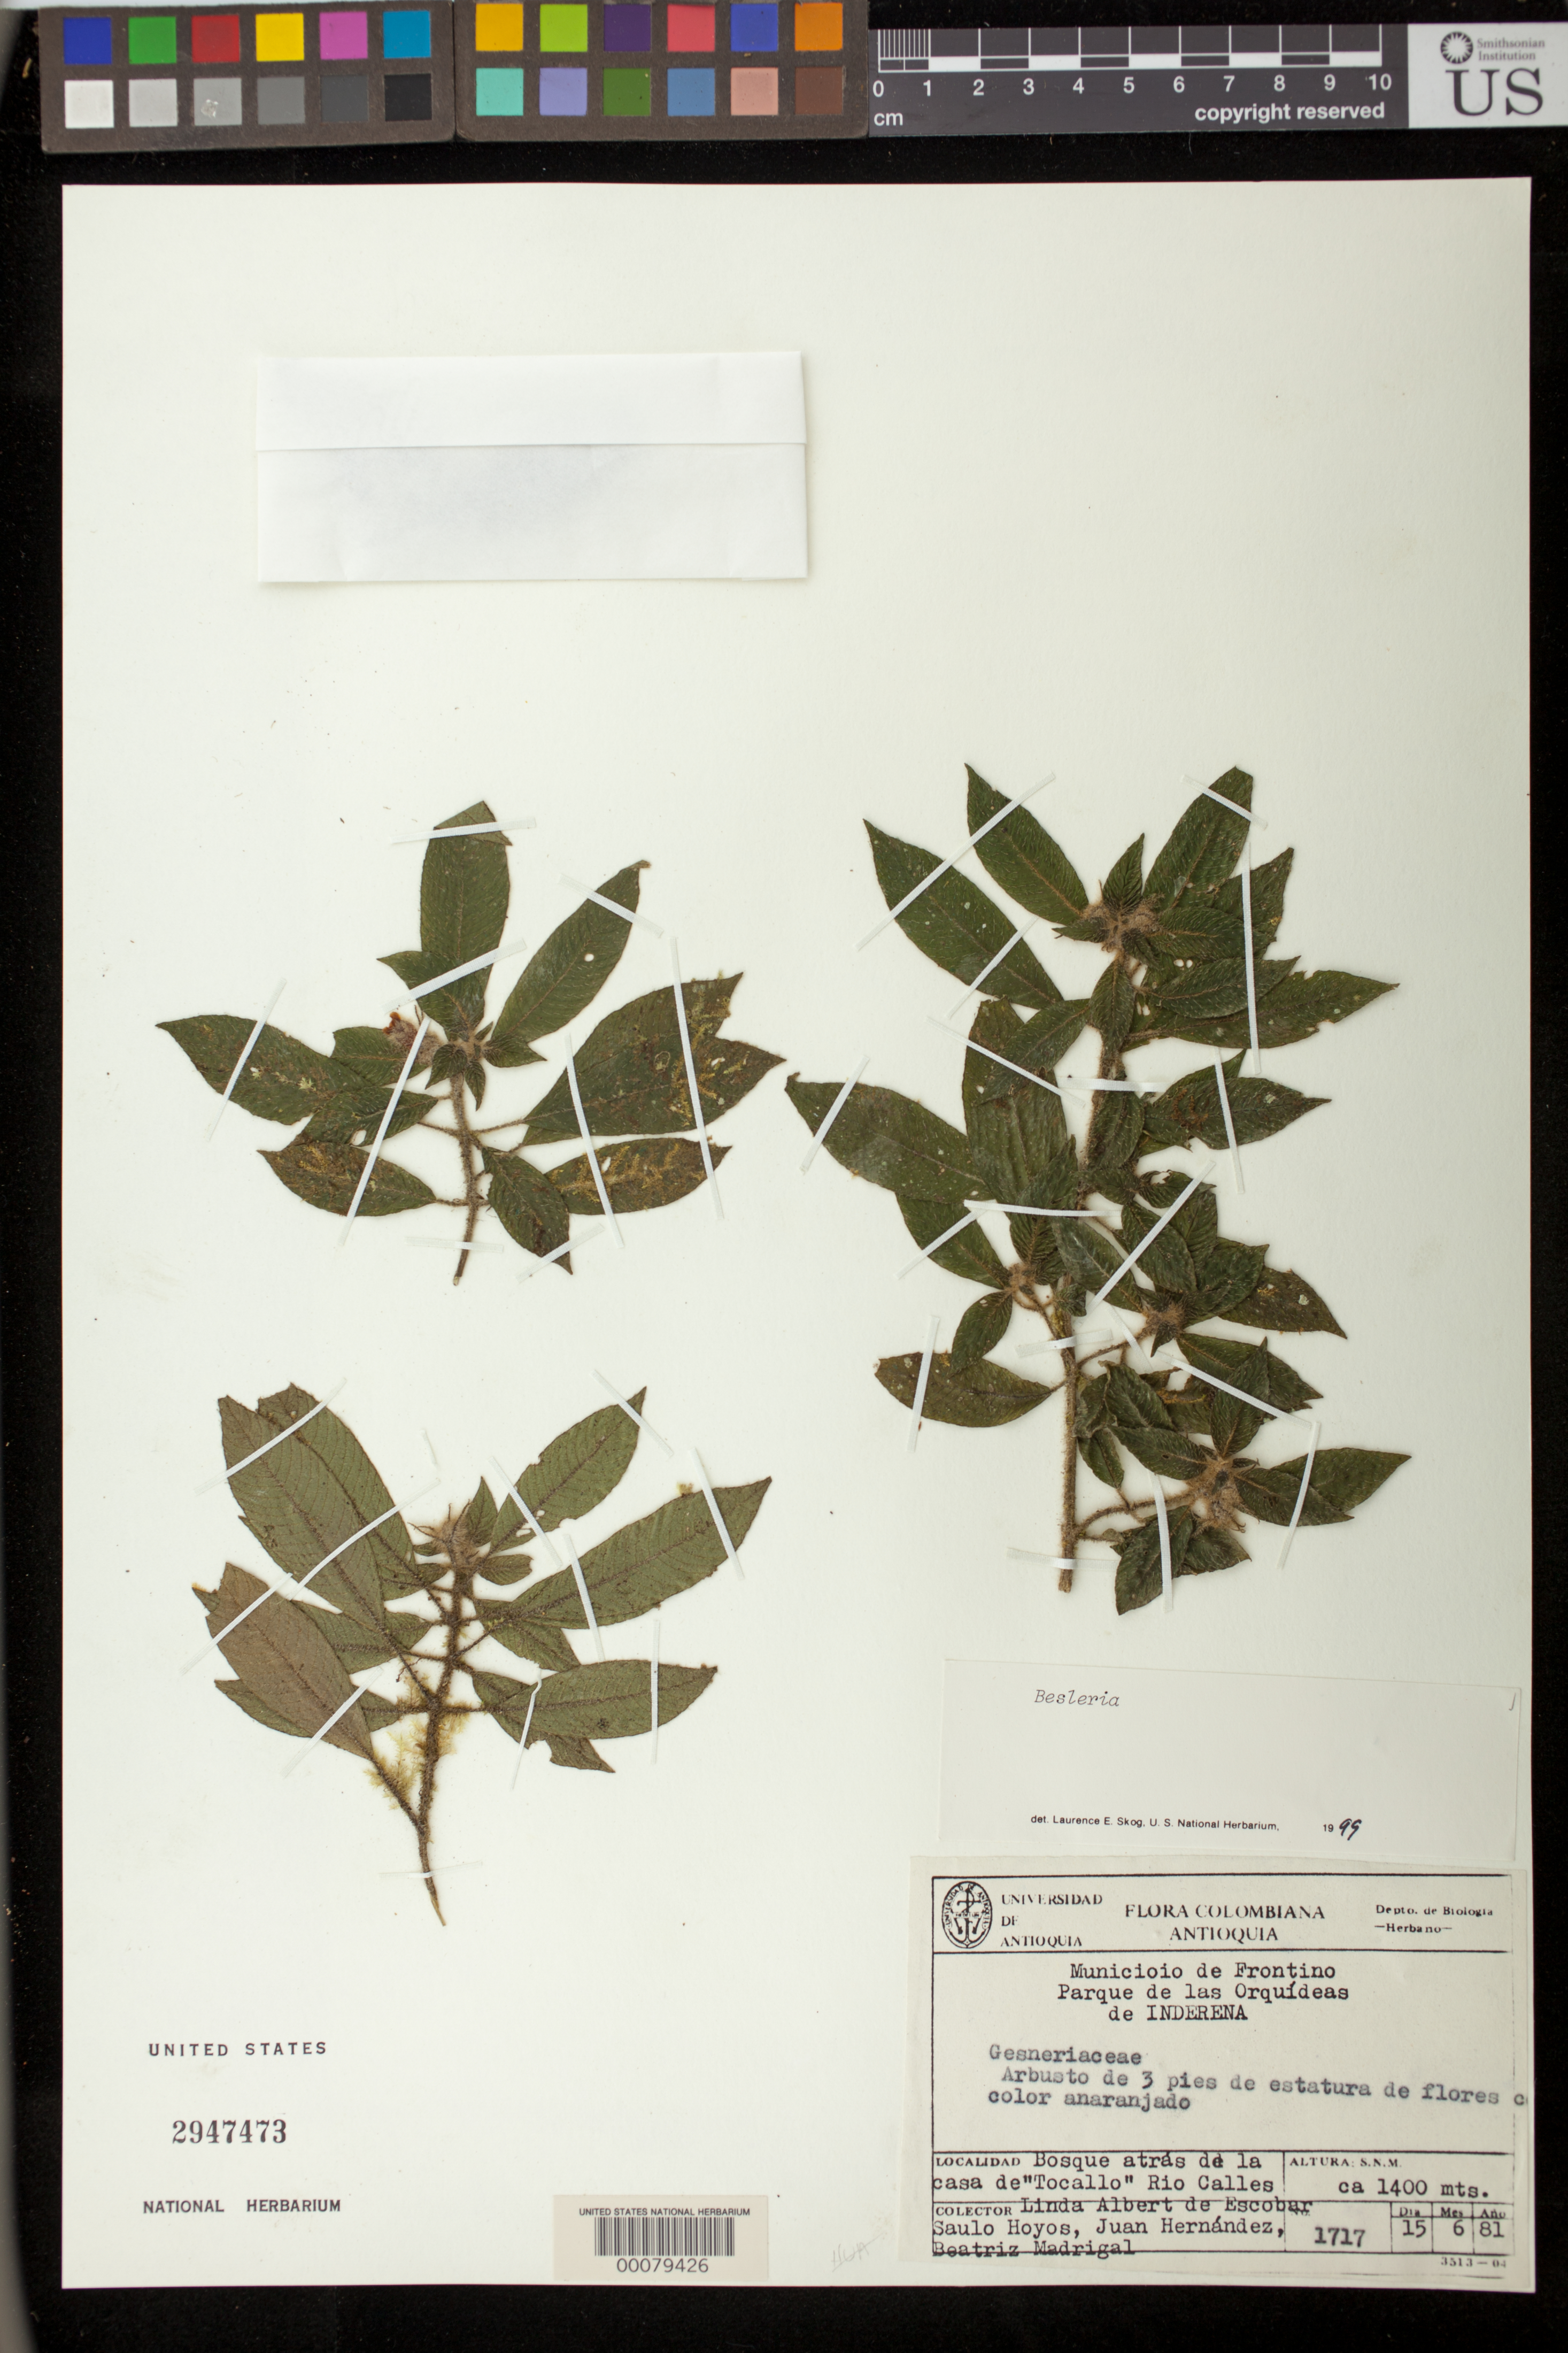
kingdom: Plantae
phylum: Tracheophyta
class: Magnoliopsida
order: Lamiales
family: Gesneriaceae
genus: Besleria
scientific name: Besleria sp.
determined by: Skog, Laurence E.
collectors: L. K. de Escobar, S. Hoyos, J. Hernandez & B. E. Madrigal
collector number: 1717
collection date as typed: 15 Jun 1981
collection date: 1981-06-15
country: Colombia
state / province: Antioquia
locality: Mpio. de Frontino; Parque de las Orquídeas de INDERENA, atrás de la casa de "Tocallo" Rio Calles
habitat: Bosque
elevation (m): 1400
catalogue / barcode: US 2947473